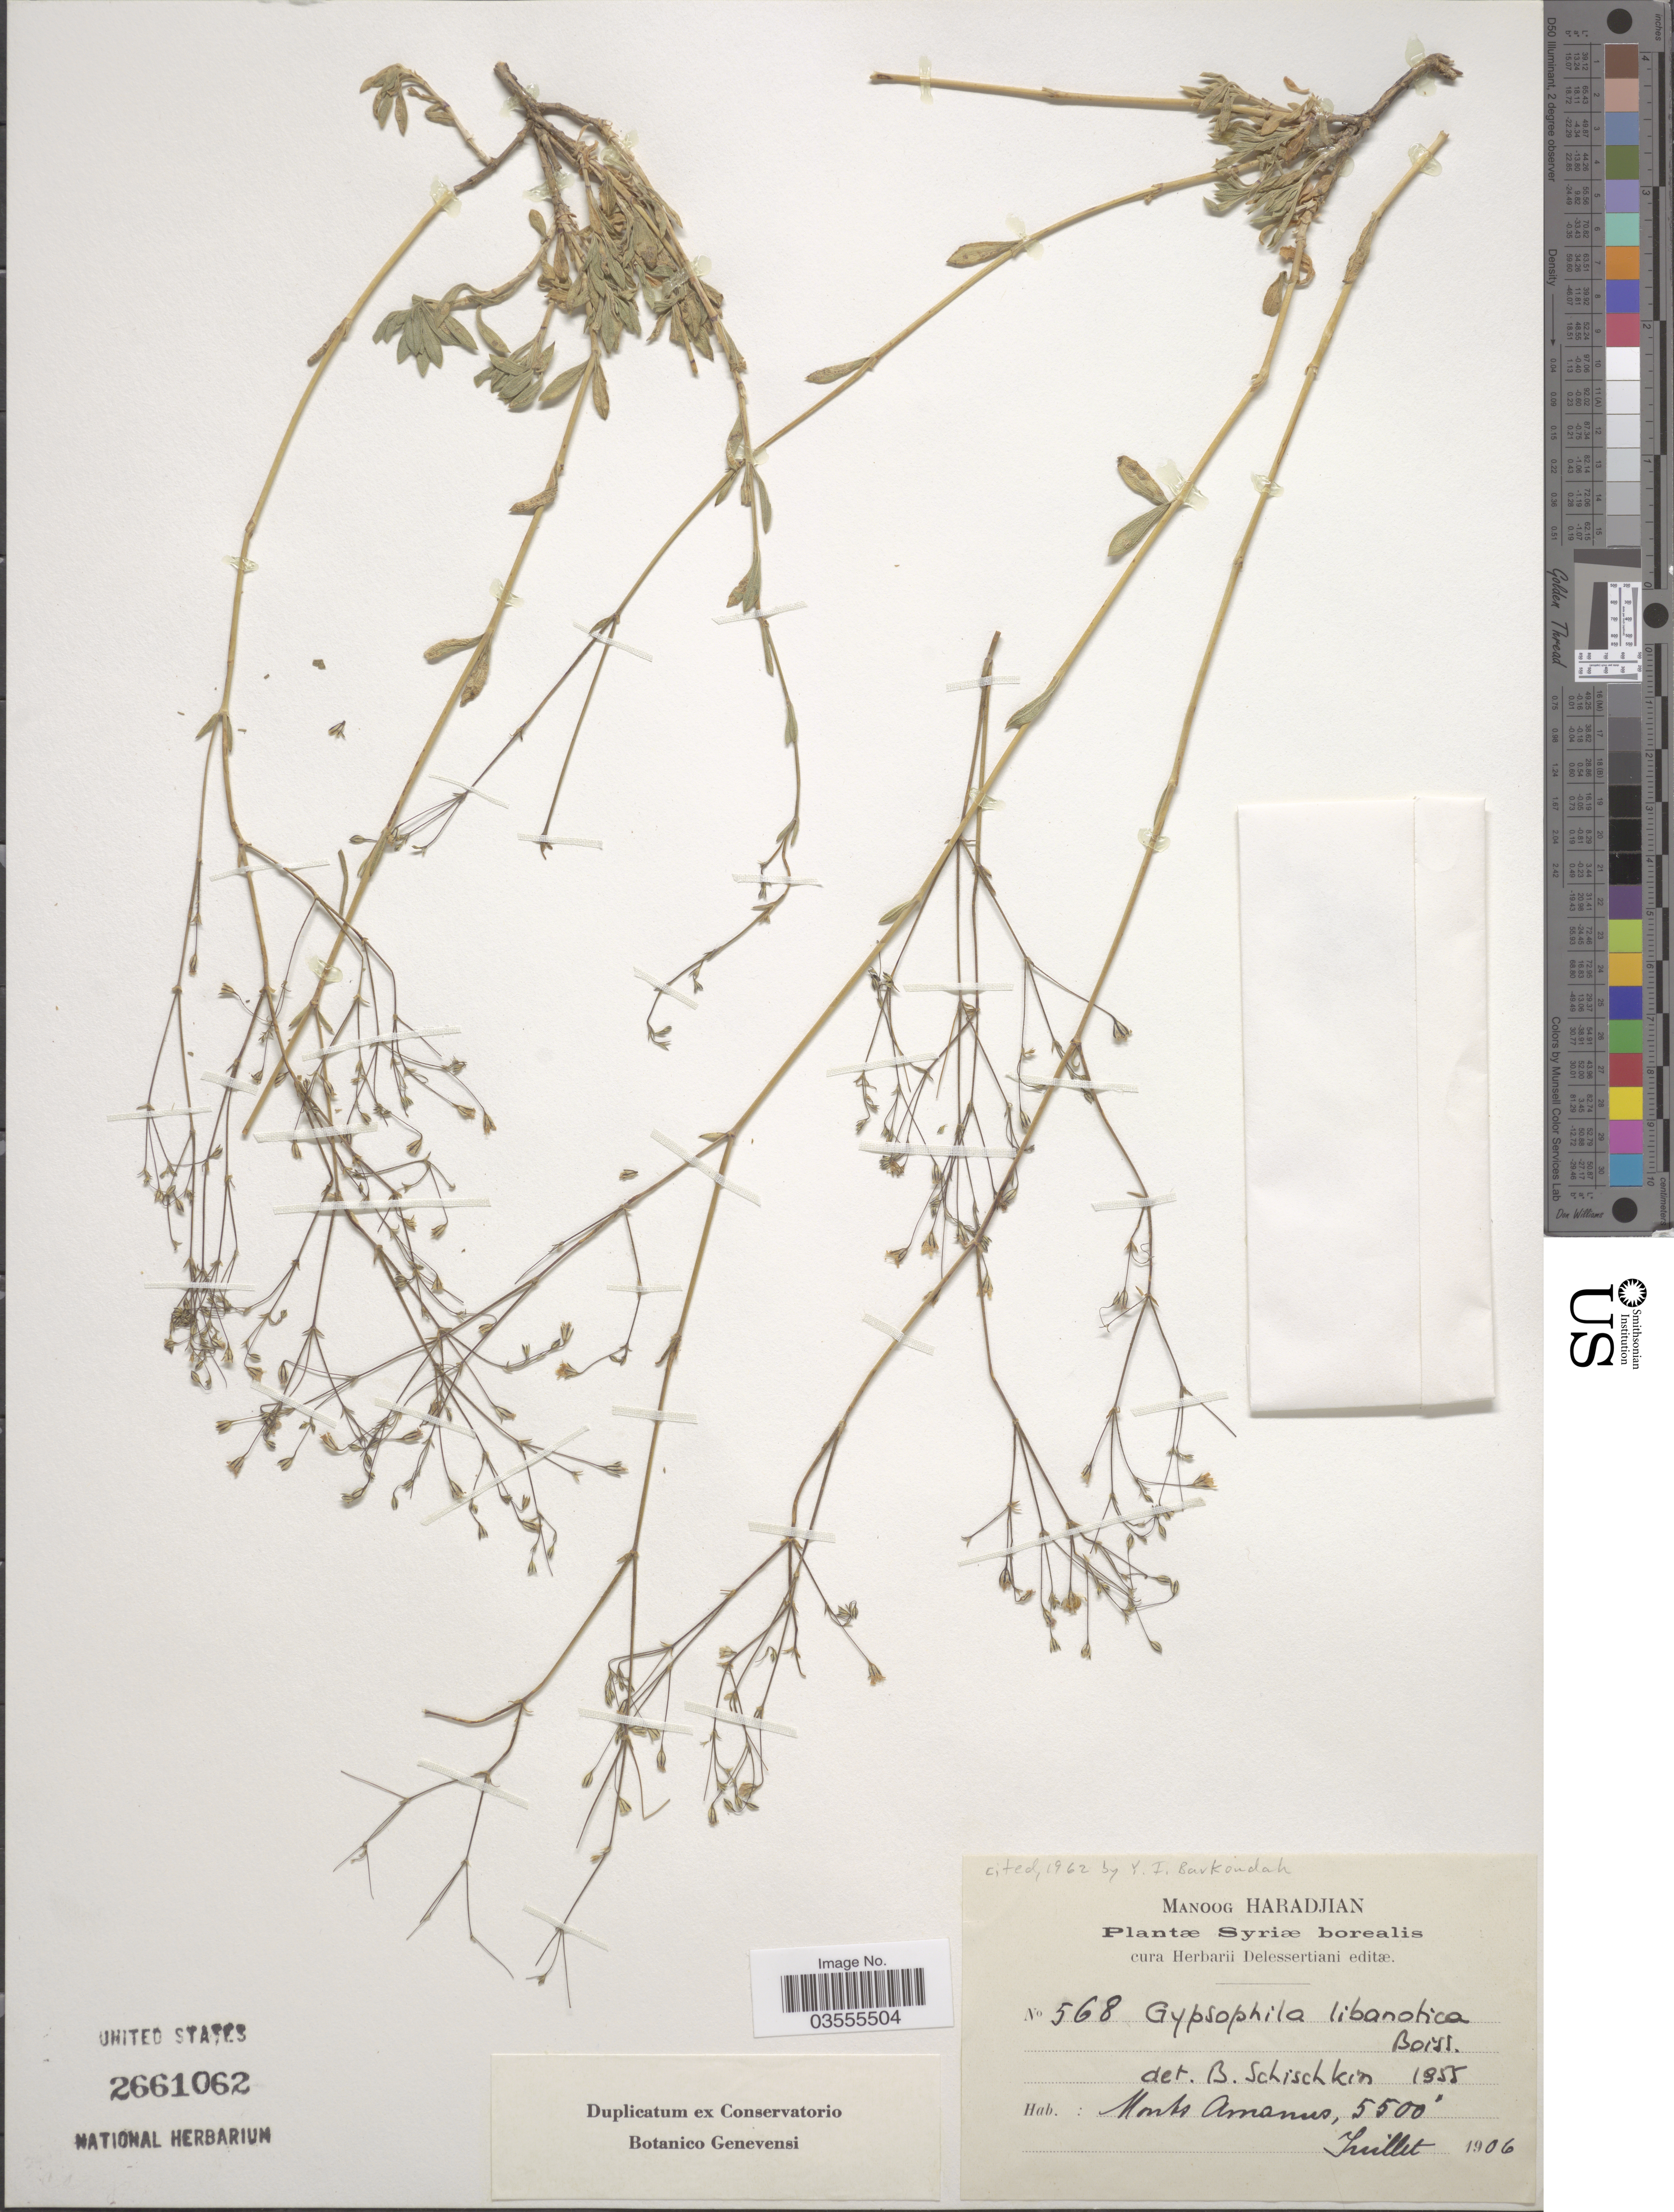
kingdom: Plantae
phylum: Tracheophyta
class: Magnoliopsida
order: Caryophyllales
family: Caryophyllaceae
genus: Gypsophila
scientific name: Gypsophila libanotica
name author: Boiss.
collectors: M. Haradjian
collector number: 568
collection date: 1906-07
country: Turkey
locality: Syriæ borealis. Monts Amanus.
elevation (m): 1676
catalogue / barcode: US 2661062